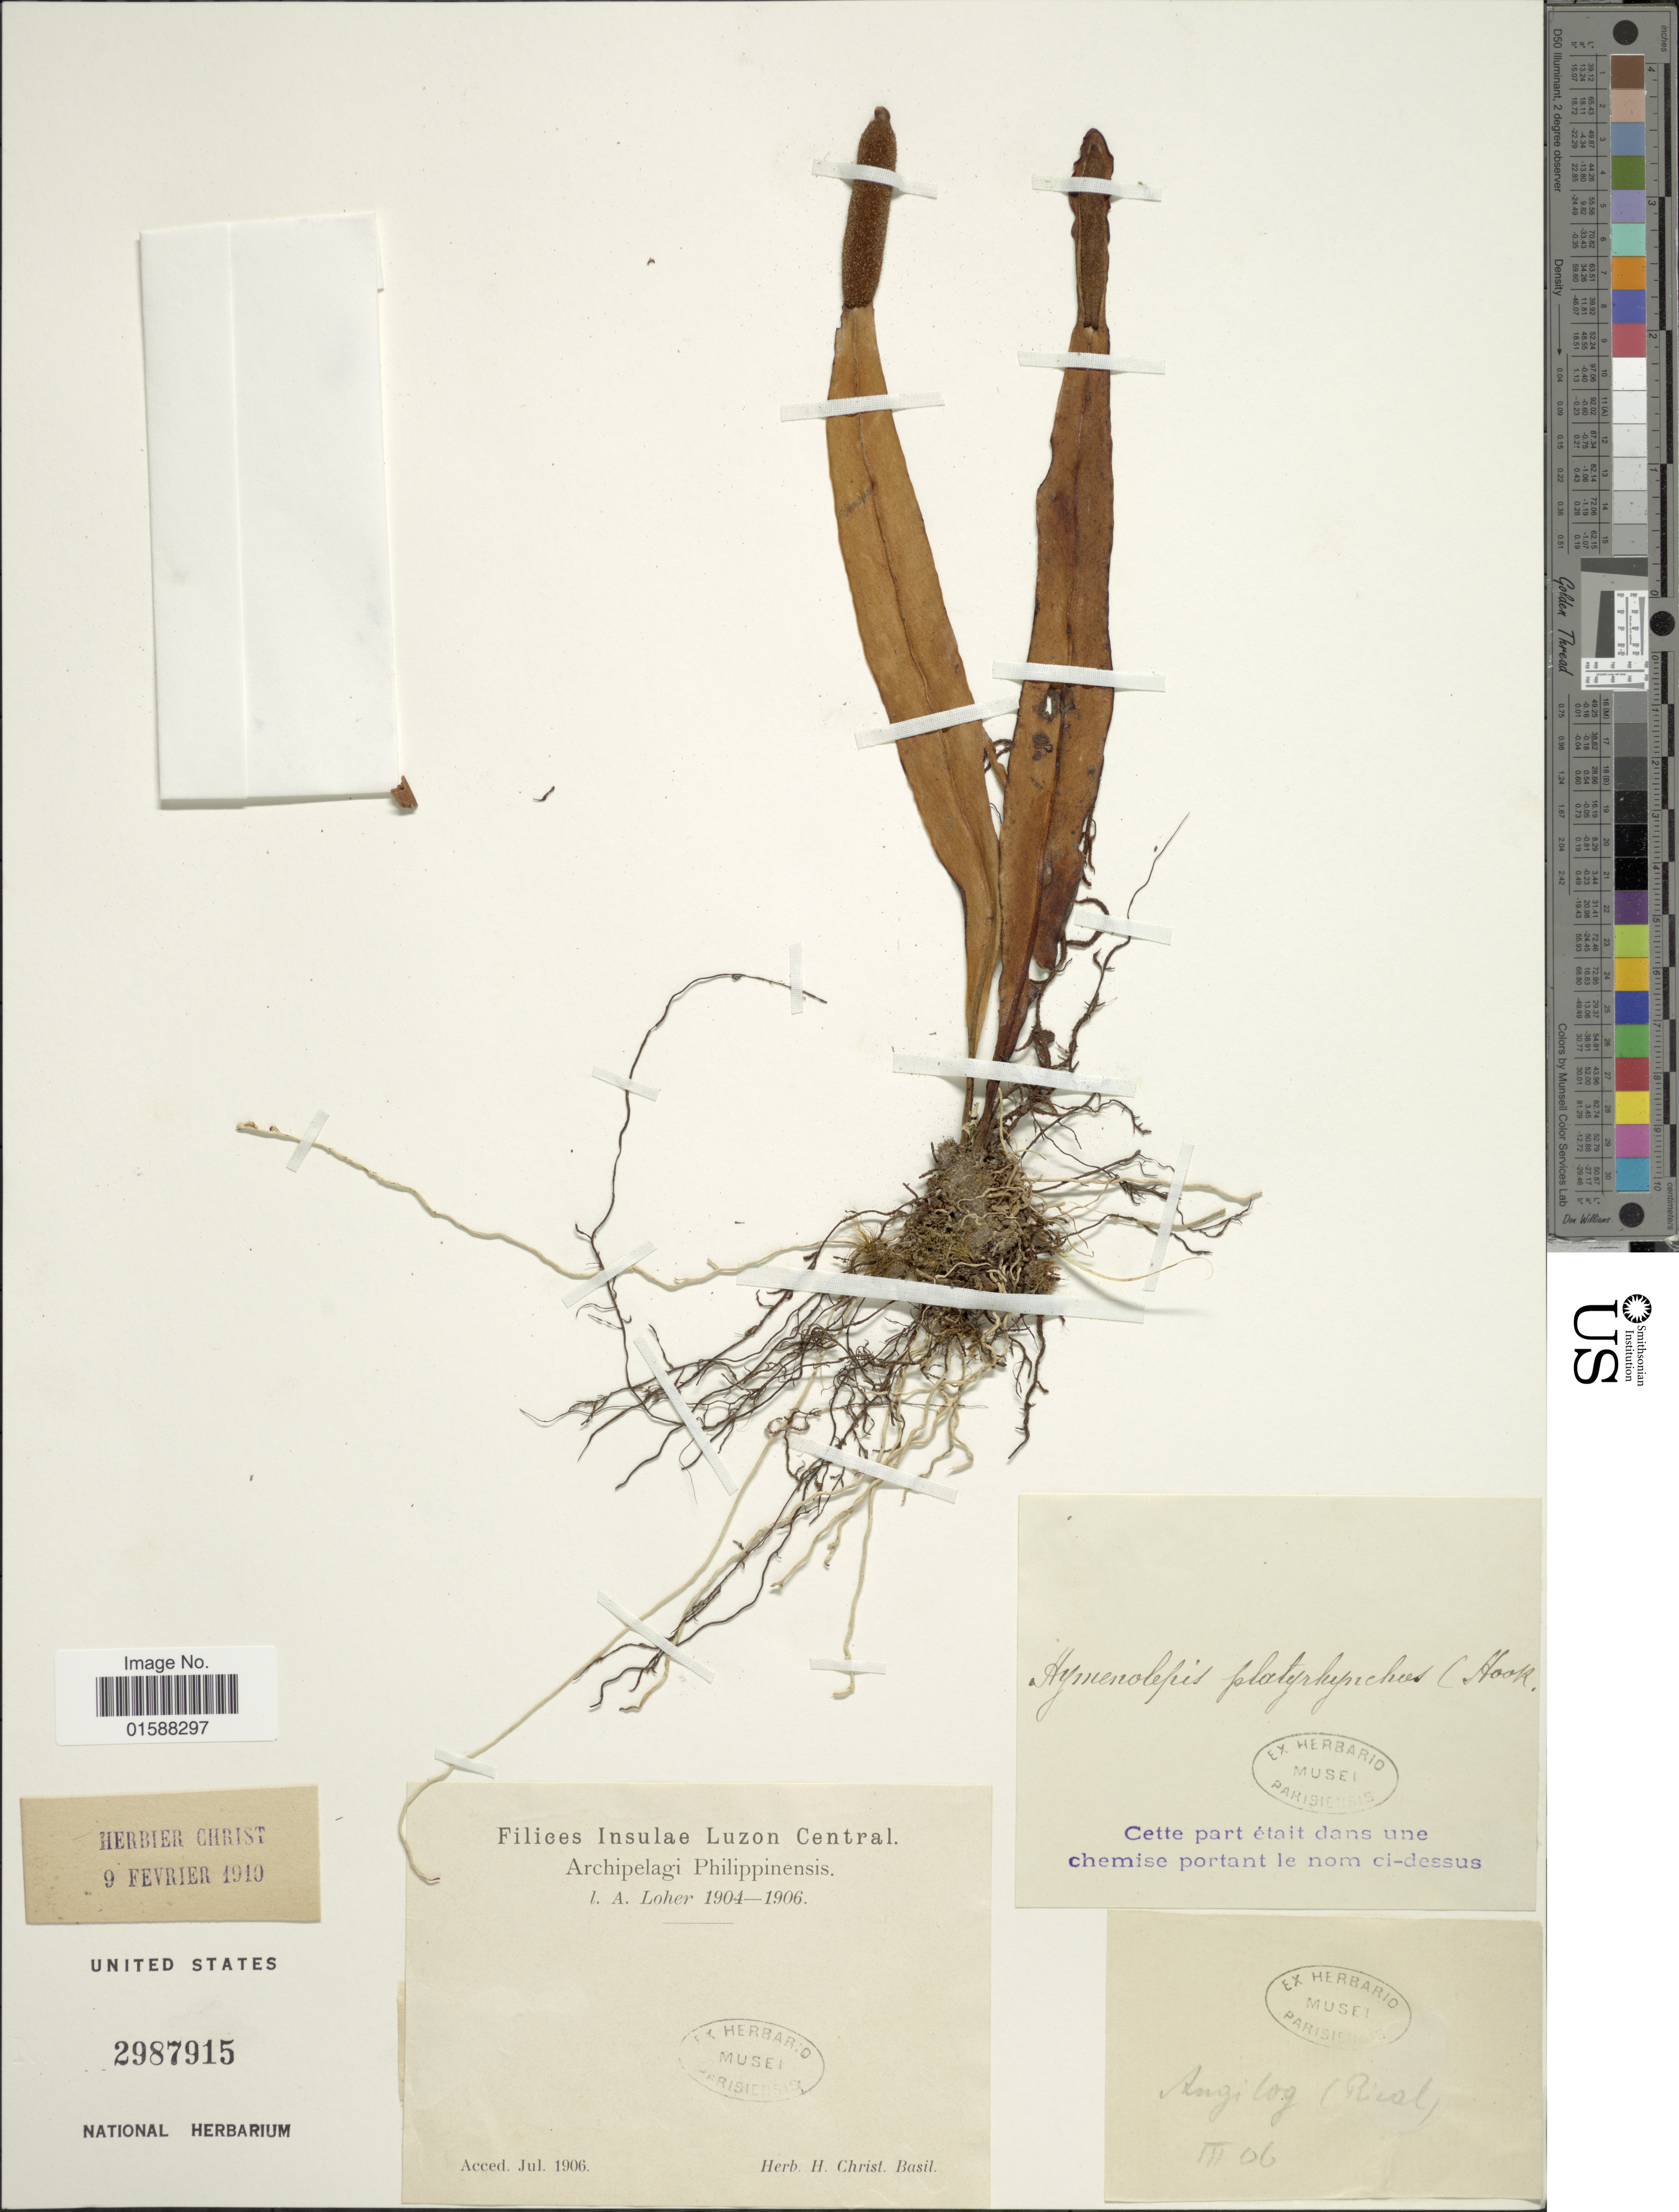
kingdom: Plantae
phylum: Tracheophyta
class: Polypodiopsida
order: Polypodiales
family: Polypodiaceae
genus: Lepisorus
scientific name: Lepisorus platyrhynchos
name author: (J. Sm. ex Kunze) Li S. Wang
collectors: A. Loher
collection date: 1906-03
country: Philippines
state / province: Central Luzon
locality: Archipelagi Philippinensis. Angilog (Risl) [unsure placement]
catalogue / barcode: US 2987915